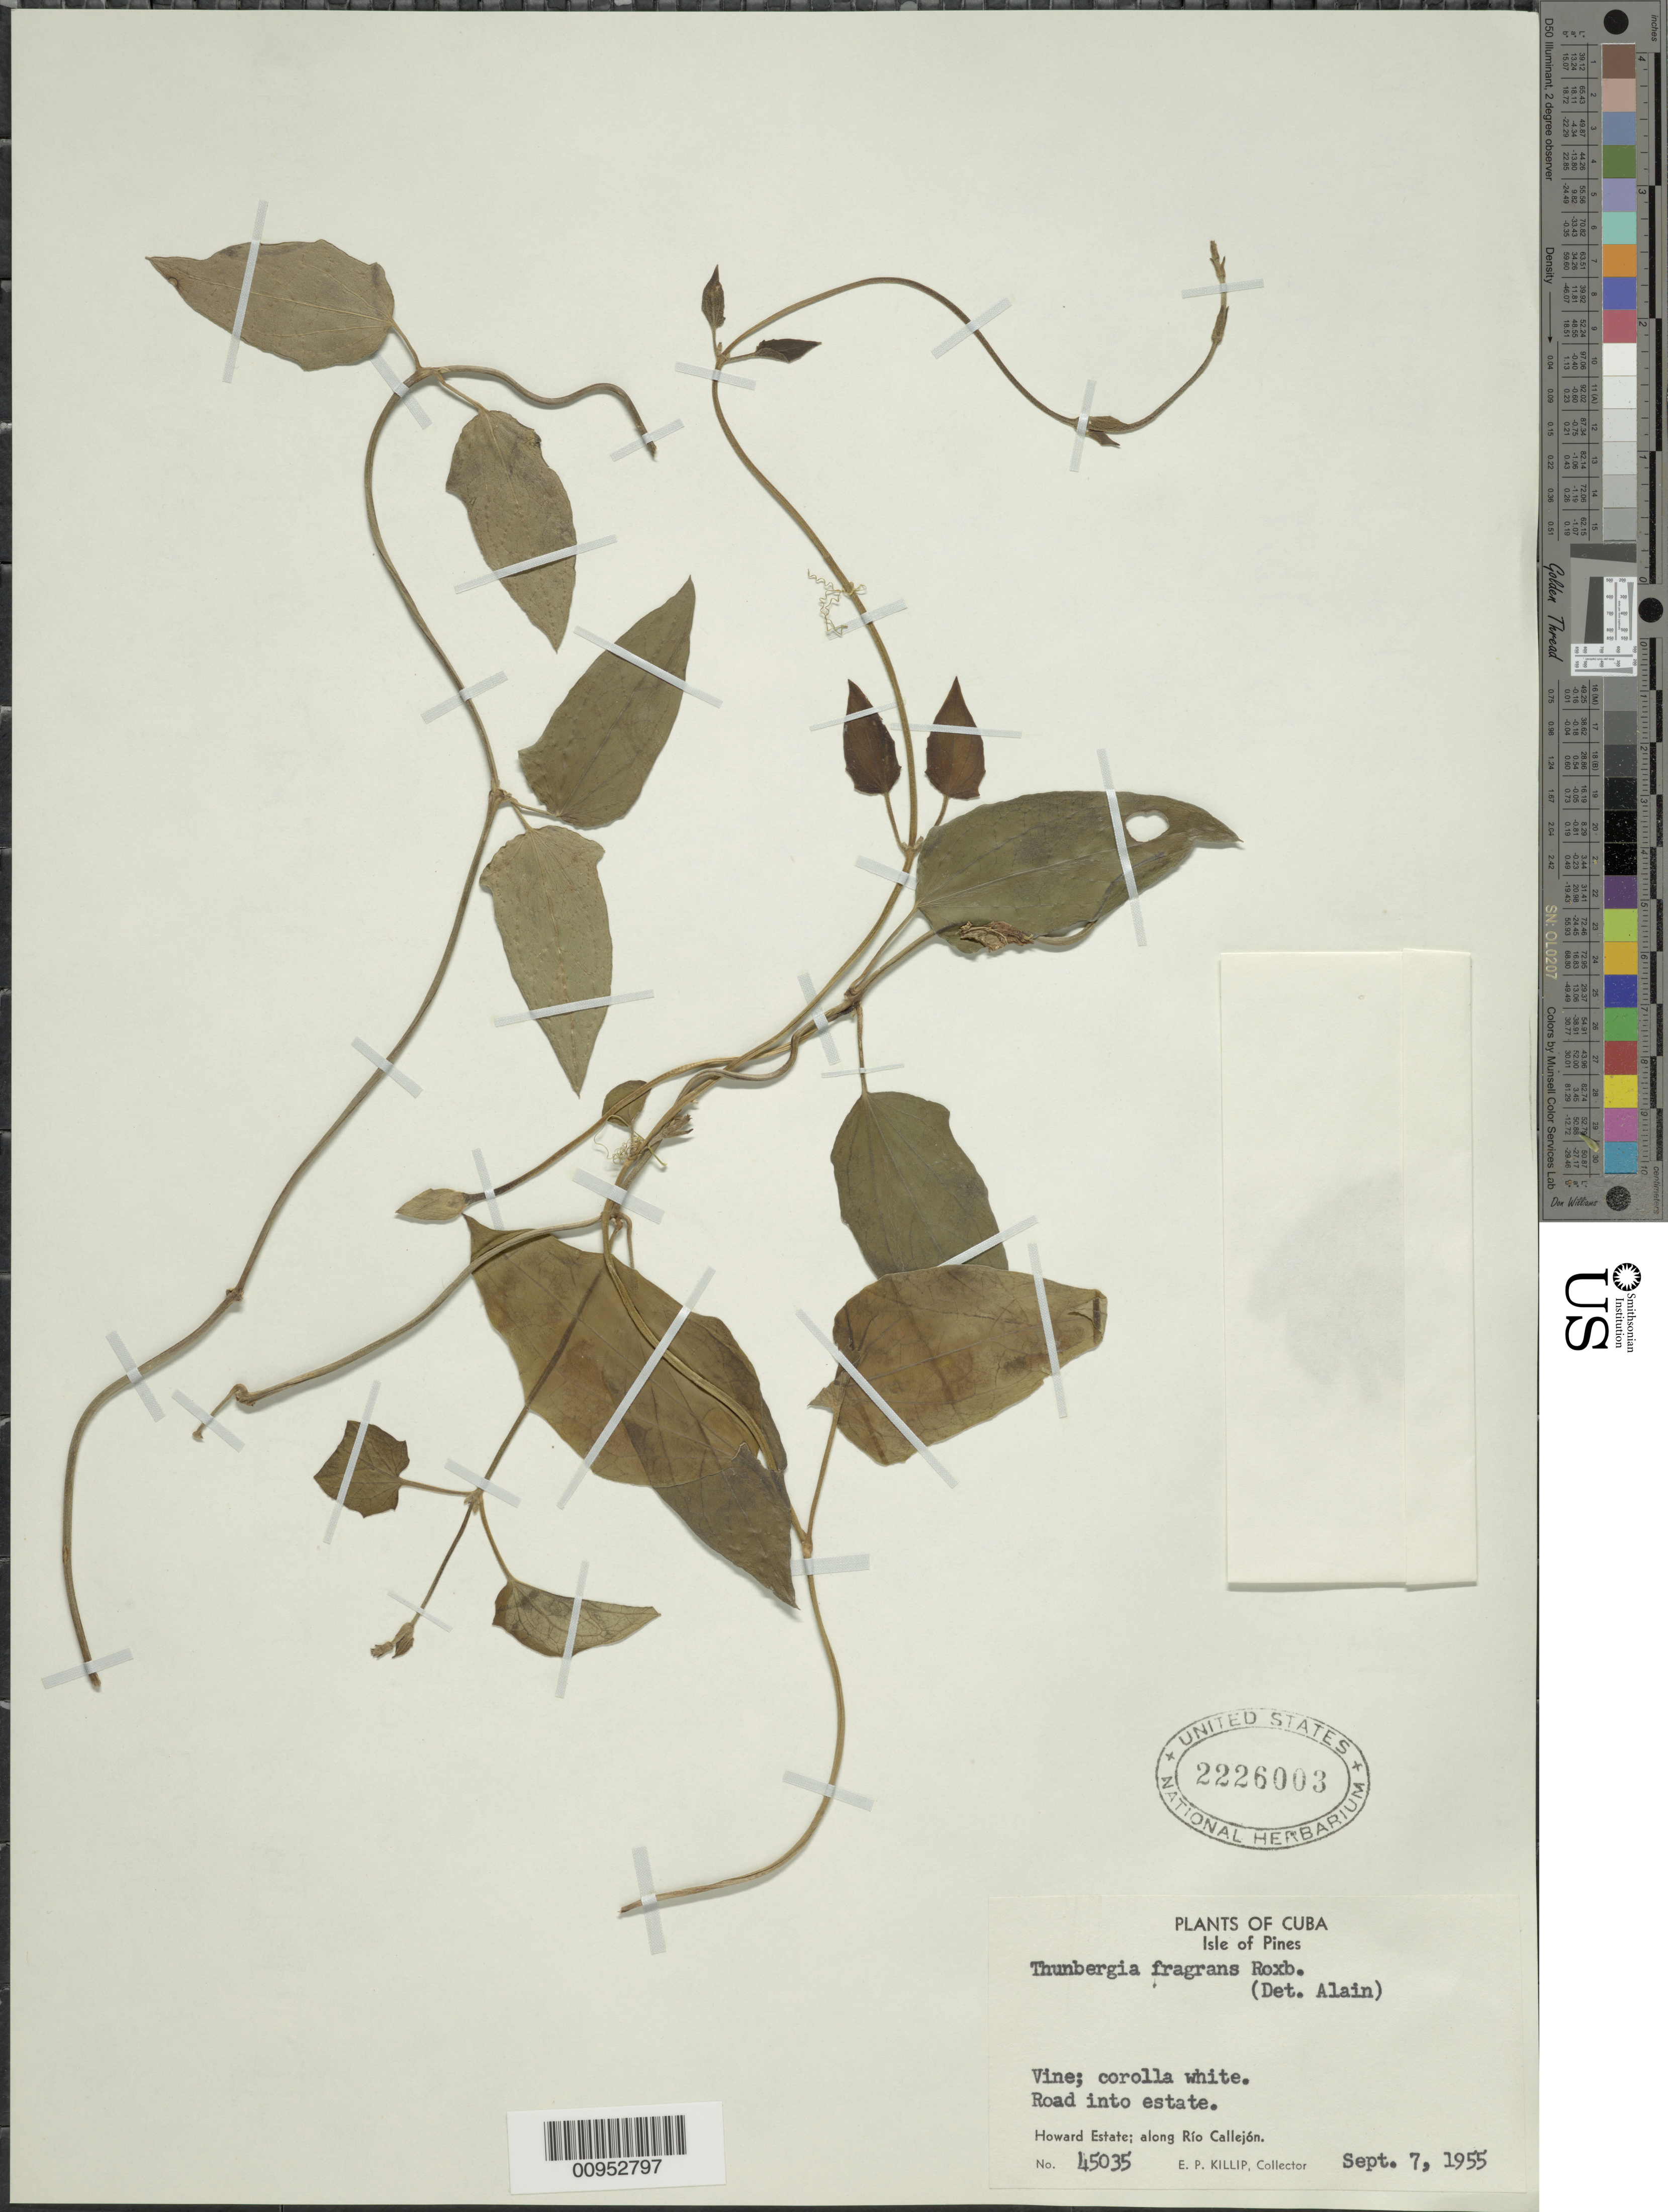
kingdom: Plantae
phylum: Tracheophyta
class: Magnoliopsida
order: Lamiales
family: Acanthaceae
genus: Thunbergia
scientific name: Thunbergia fragrans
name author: Roxb.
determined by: Liogier, Alain H.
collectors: E. P. Killip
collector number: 45035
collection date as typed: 07 Sep 1955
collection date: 1955-09-07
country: Cuba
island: Isla de la Juventud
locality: Howard Estate; along Río Callejón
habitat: Road on to estate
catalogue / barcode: US 2226003